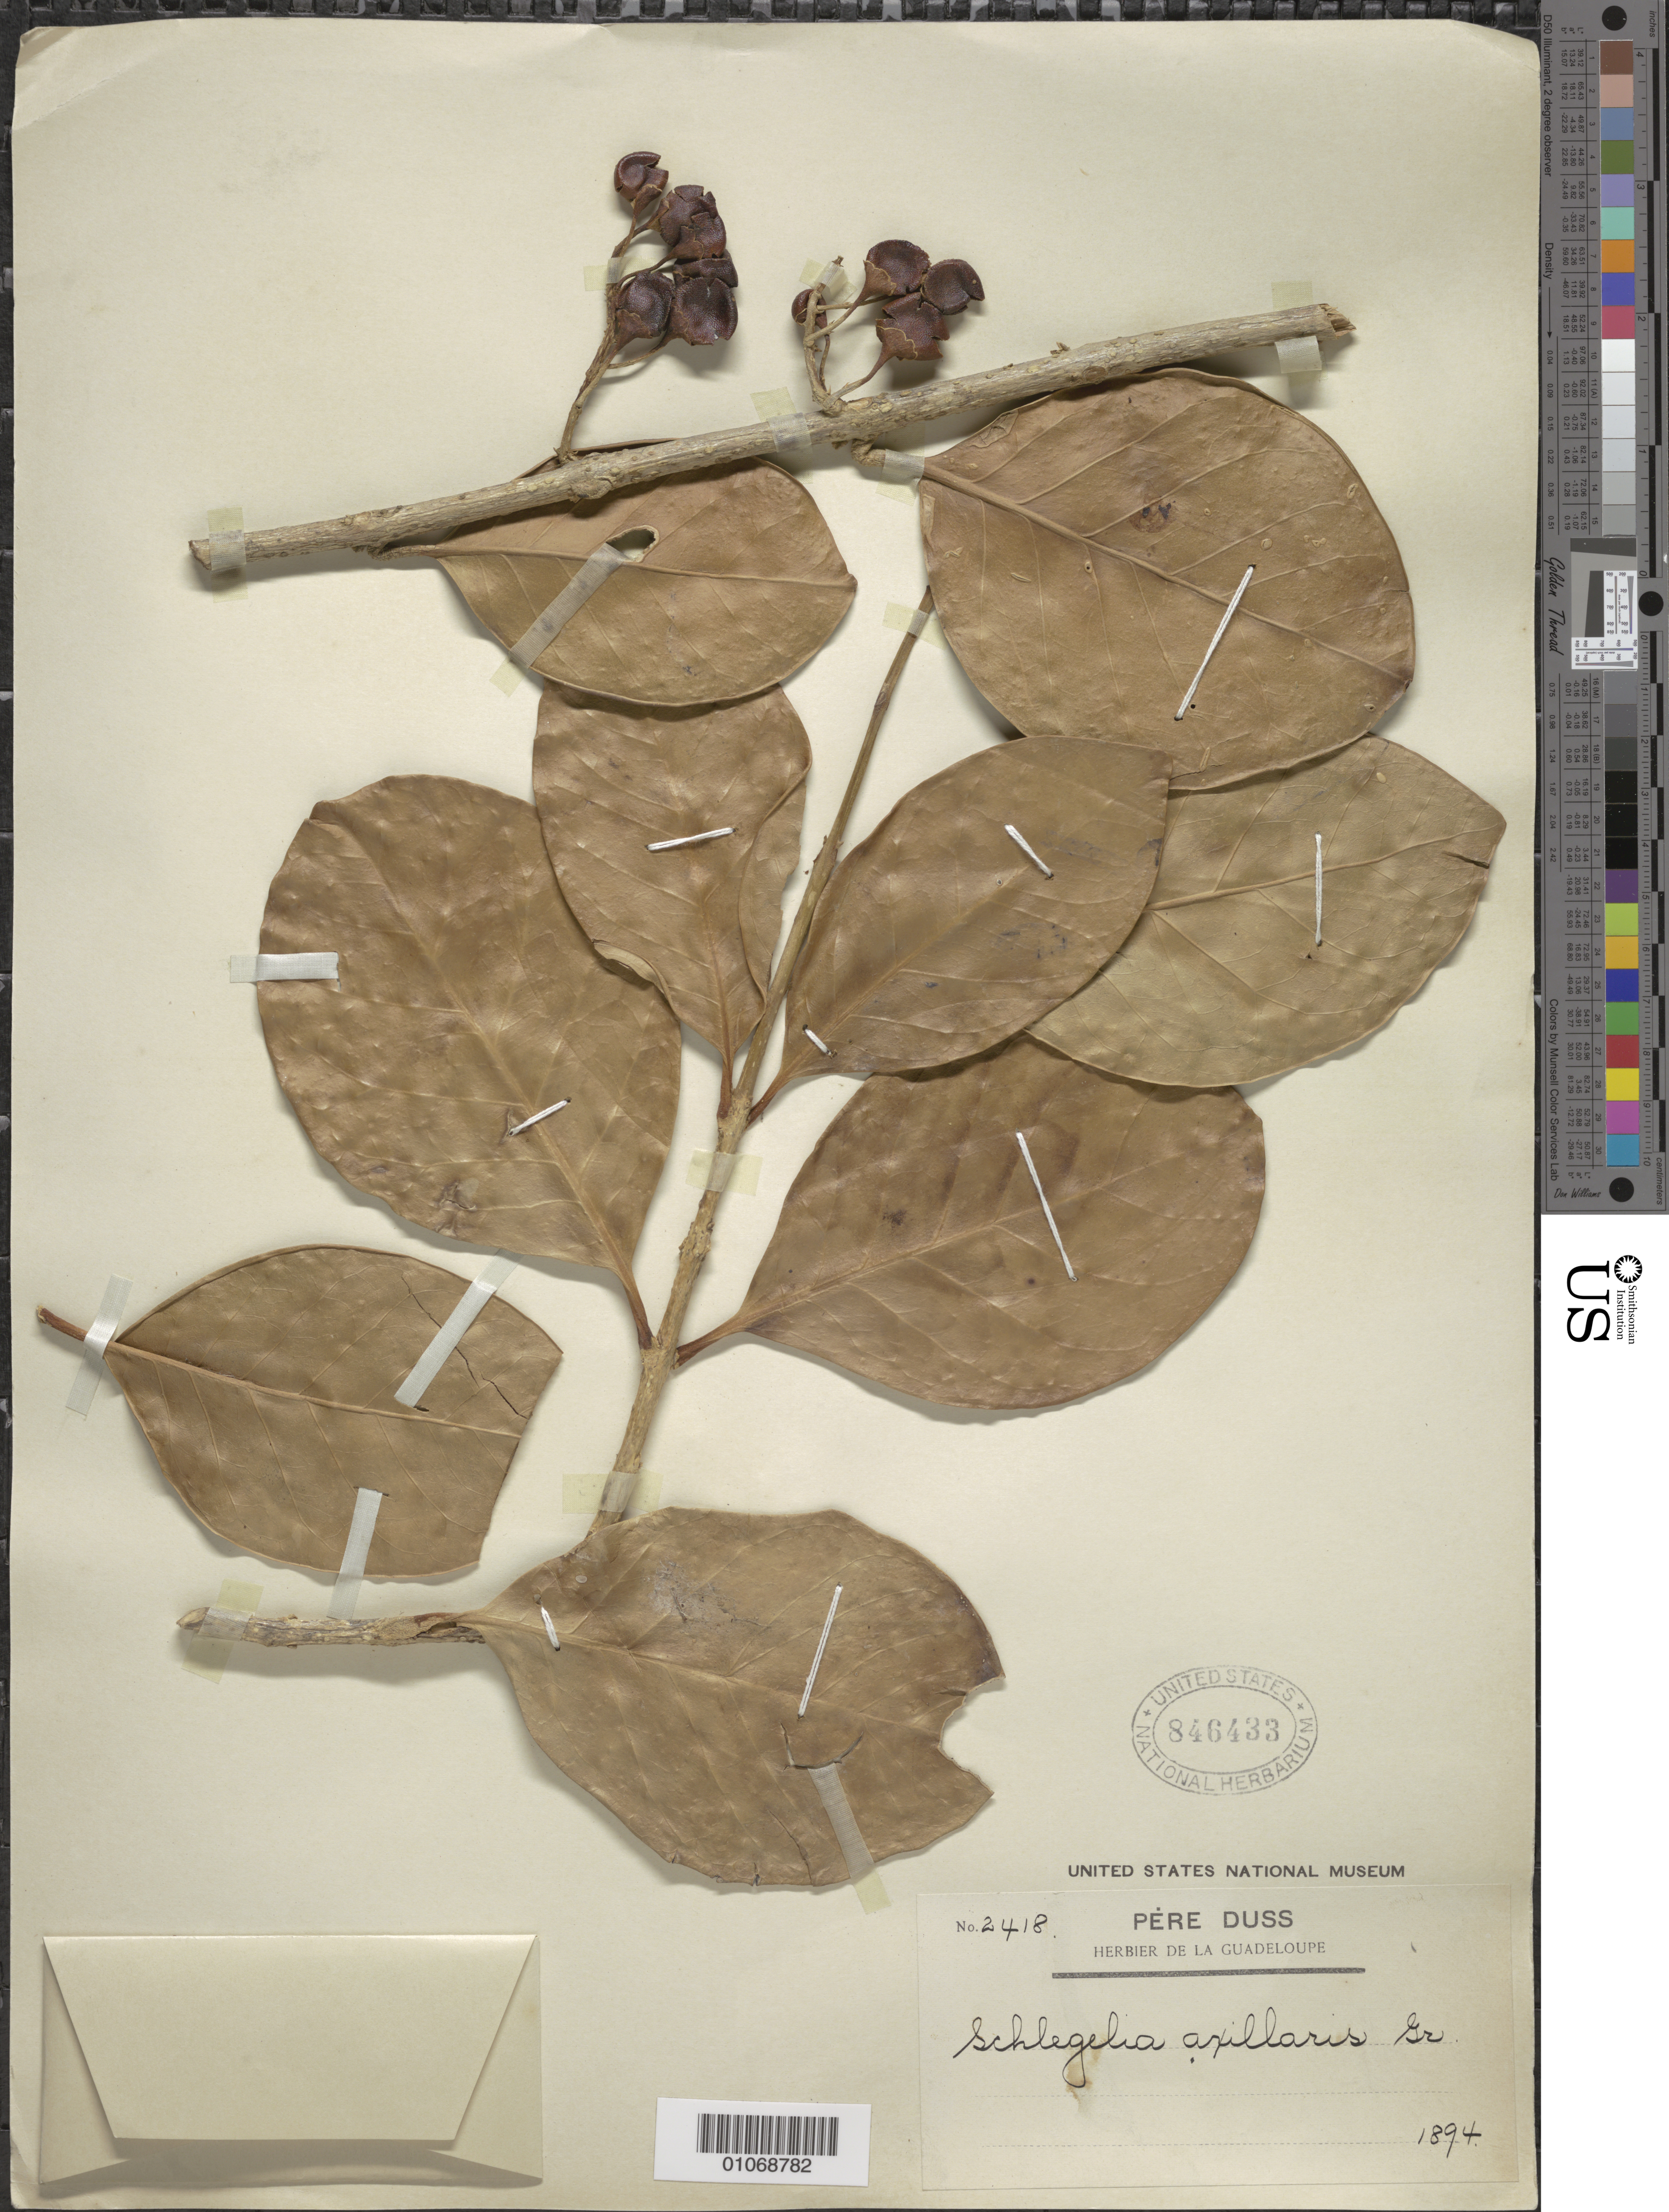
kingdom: Plantae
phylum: Tracheophyta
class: Magnoliopsida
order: Lamiales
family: Schlegeliaceae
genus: Schlegelia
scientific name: Schlegelia axillaris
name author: Griseb.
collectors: Père Duss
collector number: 2418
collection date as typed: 01 Jan 1894 to 31 Dec 1894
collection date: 1894-01-01/1894-12-31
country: Guadeloupe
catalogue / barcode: US 846433